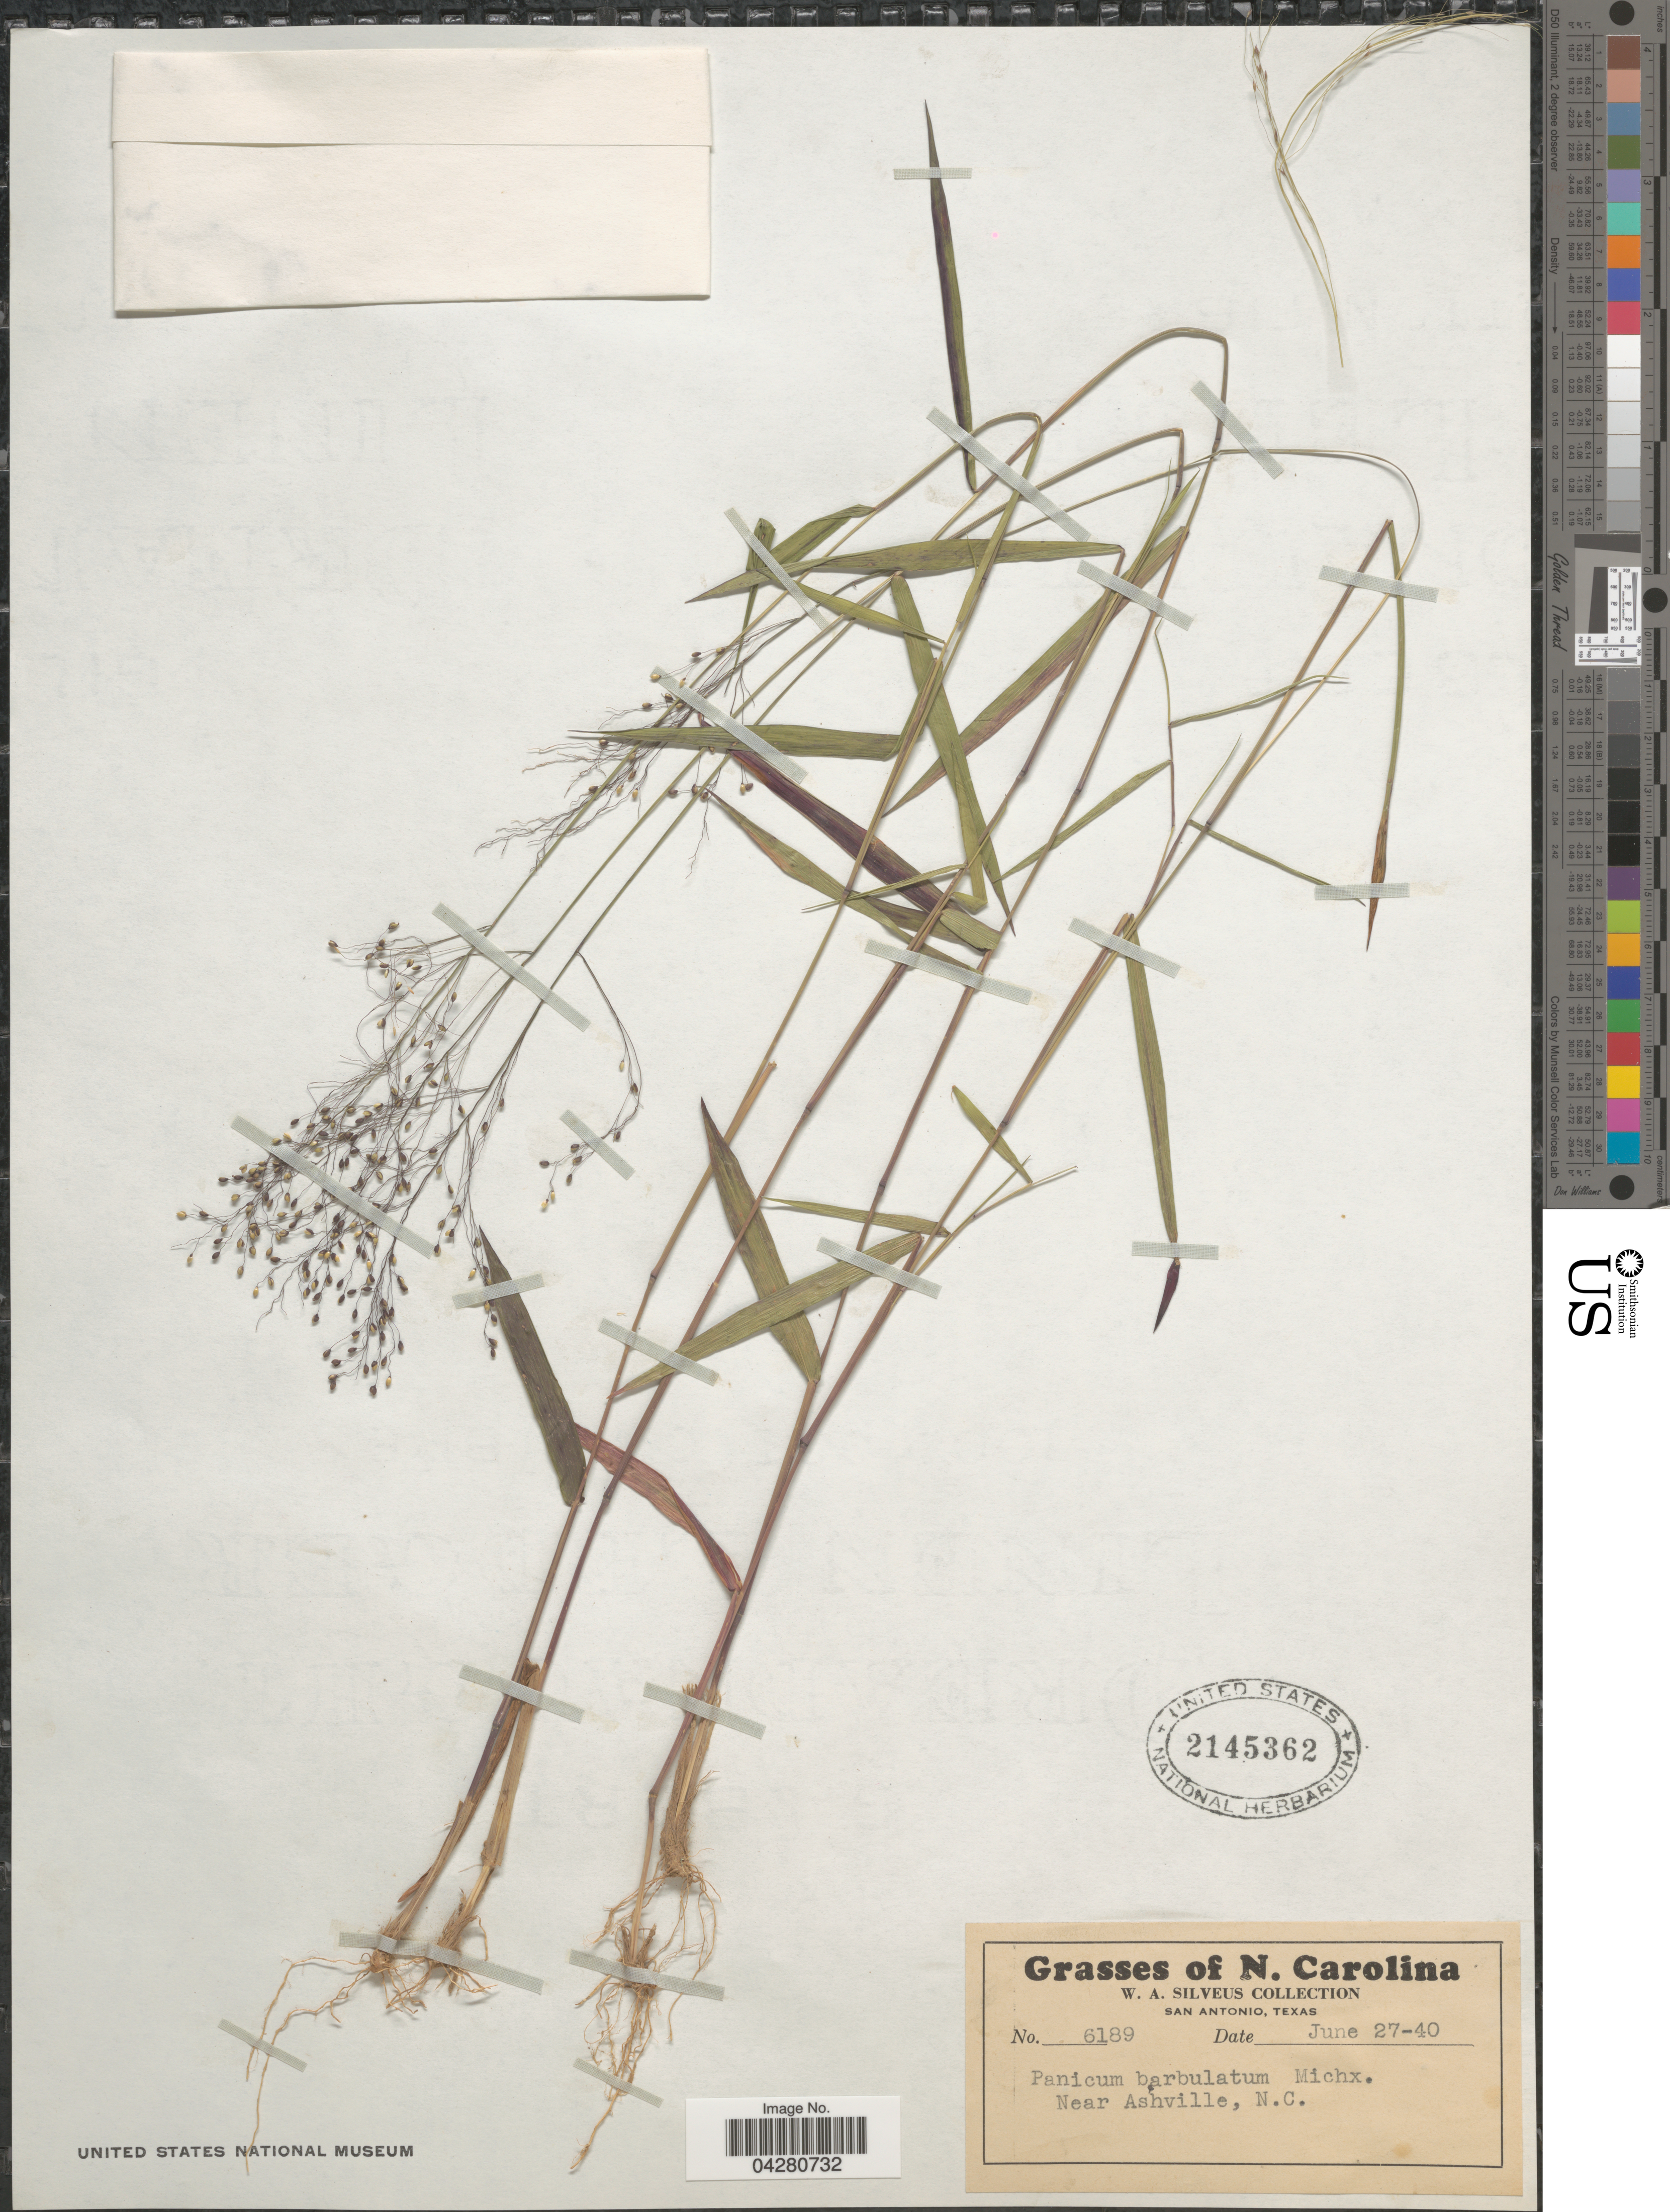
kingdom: Plantae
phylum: Tracheophyta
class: Liliopsida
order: Poales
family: Poaceae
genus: Dichanthelium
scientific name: Dichanthelium dichotomum var. dichotomum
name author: (L.) Gould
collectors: W. Silveus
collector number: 6189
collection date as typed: Transcribed d/m/y: 27/6/40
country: United States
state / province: North Carolina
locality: Near Ashville.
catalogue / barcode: US 2145362